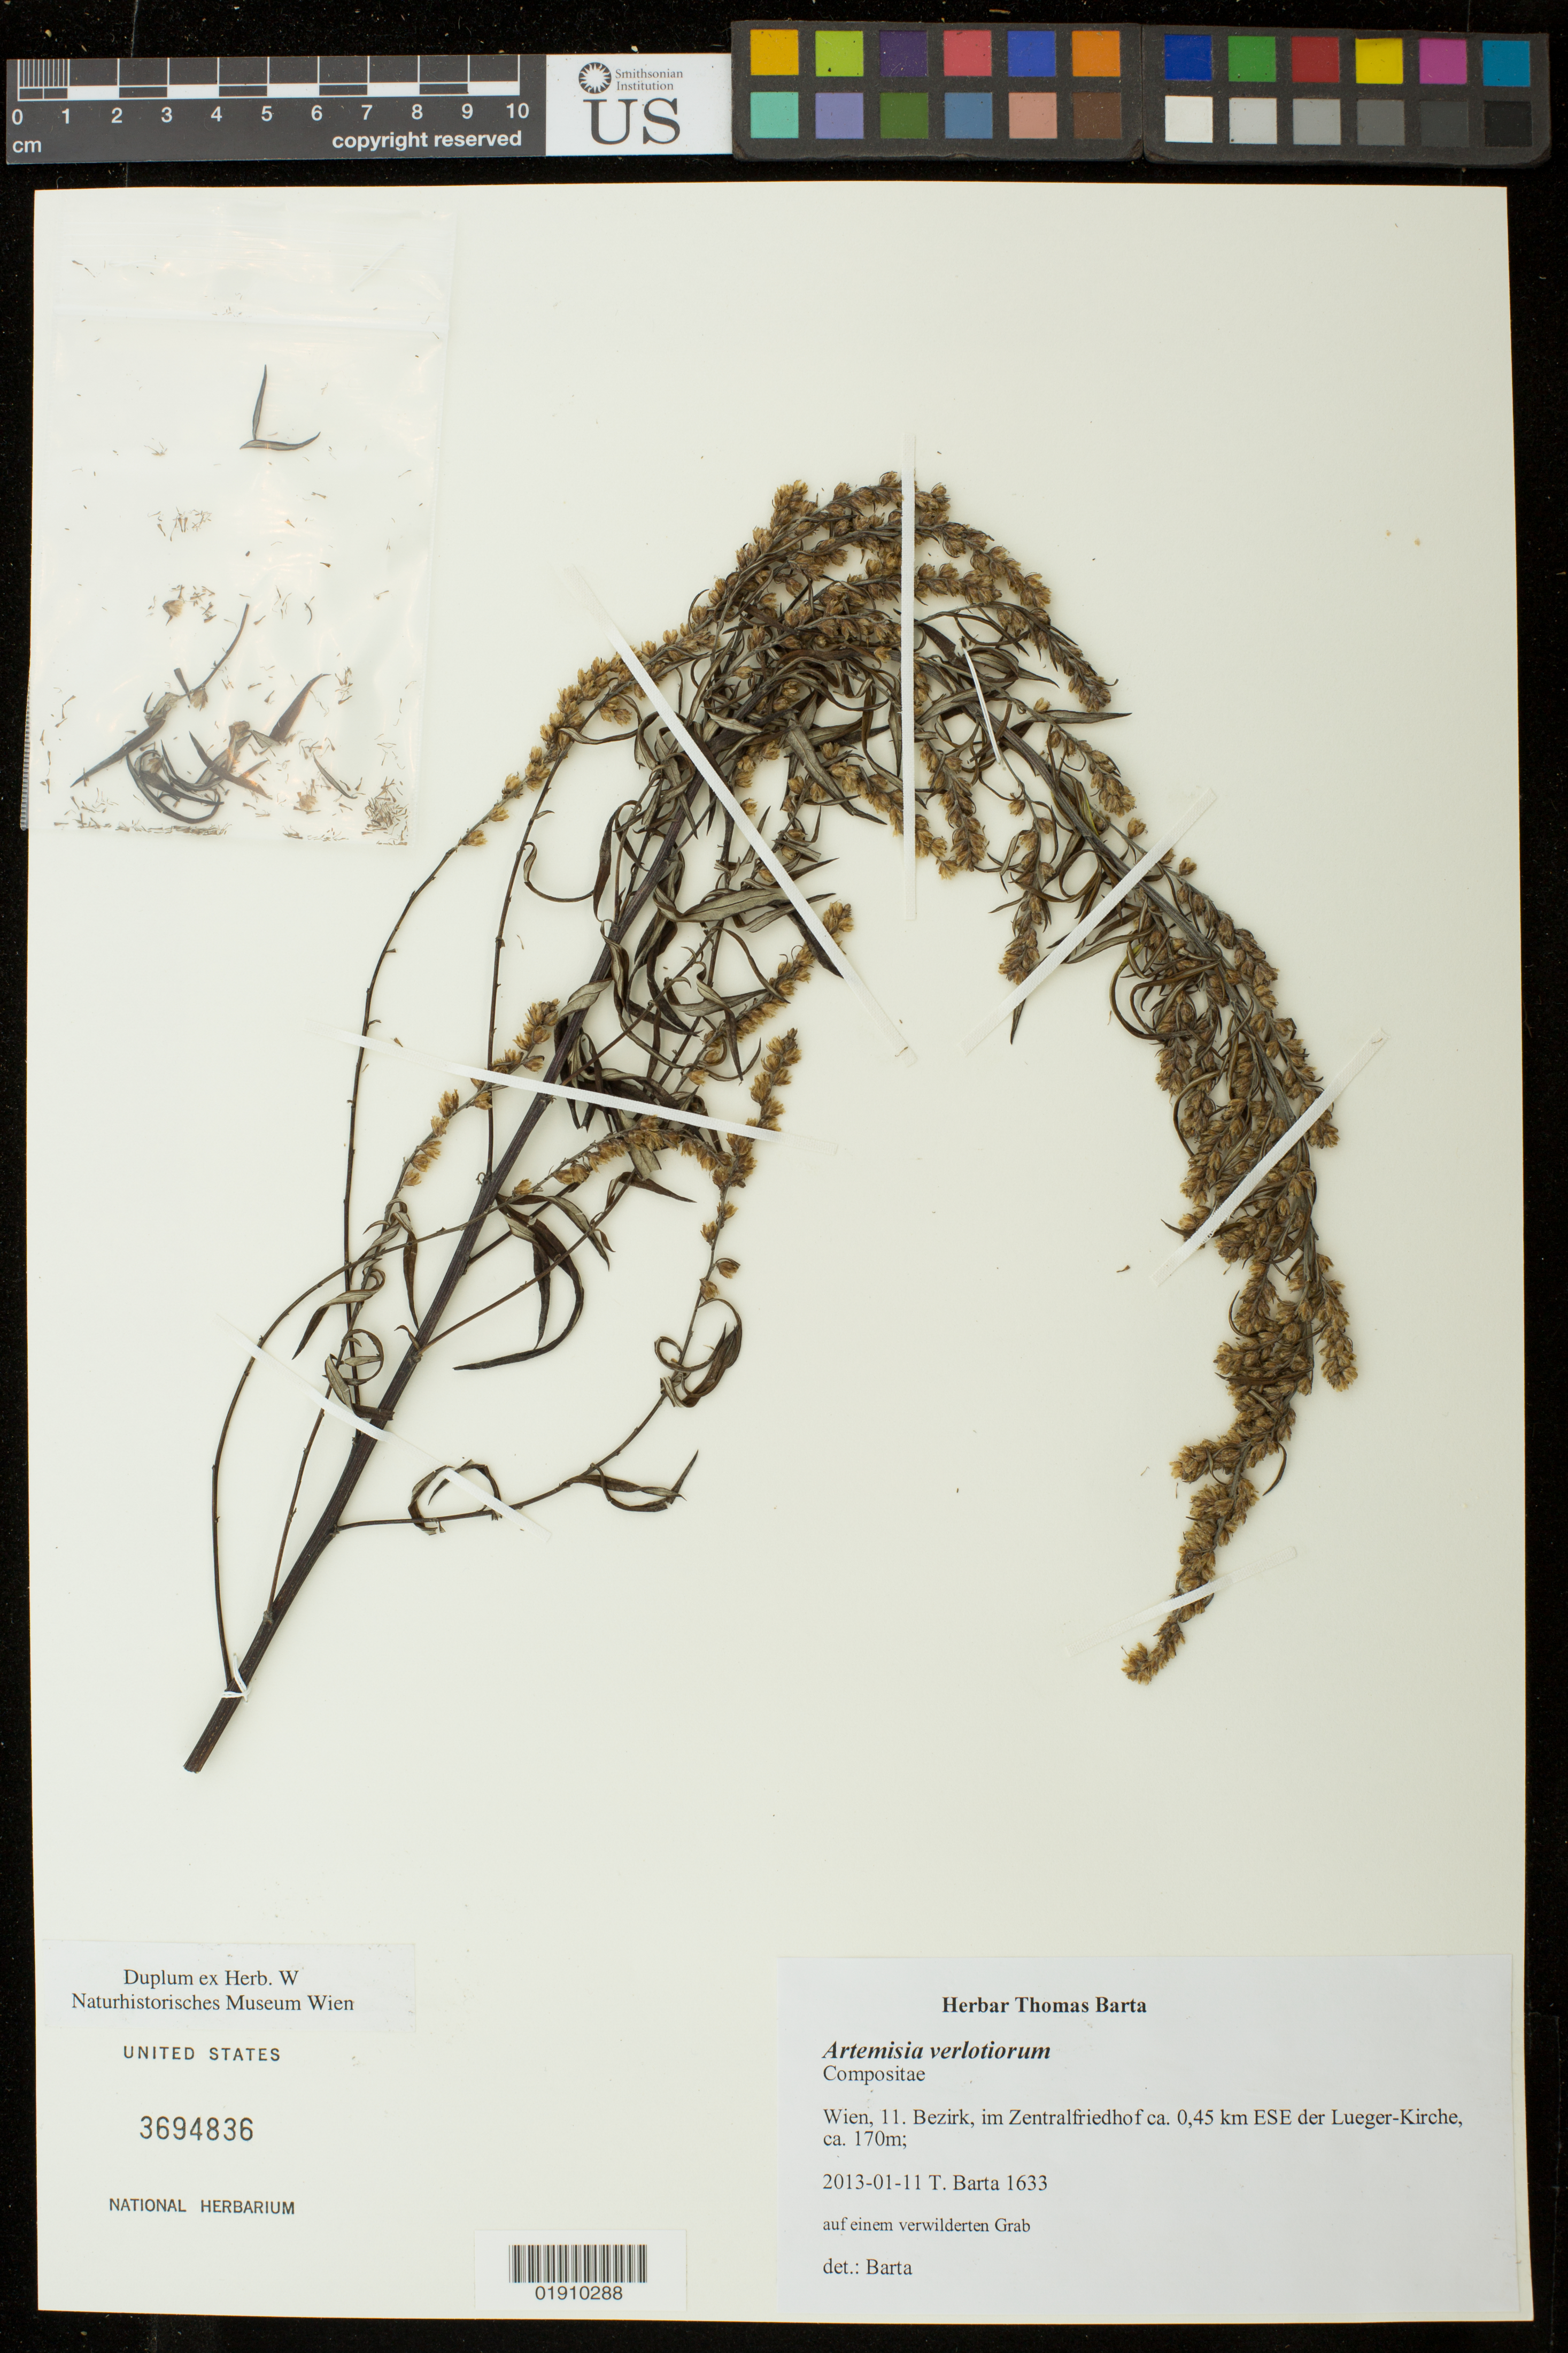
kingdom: Plantae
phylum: Tracheophyta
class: Magnoliopsida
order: Asterales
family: Asteraceae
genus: Artemisia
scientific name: Artemisia verlotiorum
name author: Lamotte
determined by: Barta, Thomas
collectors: T. Barta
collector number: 1633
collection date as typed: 2013-01-11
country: Austria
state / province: Wien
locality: Wien, 11. Bezirk, im Zentralfriedhof ca. 0,45 km ESE der Lueger-Kirche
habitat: auf einem verwilderten grab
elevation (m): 170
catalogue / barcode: US 3694836